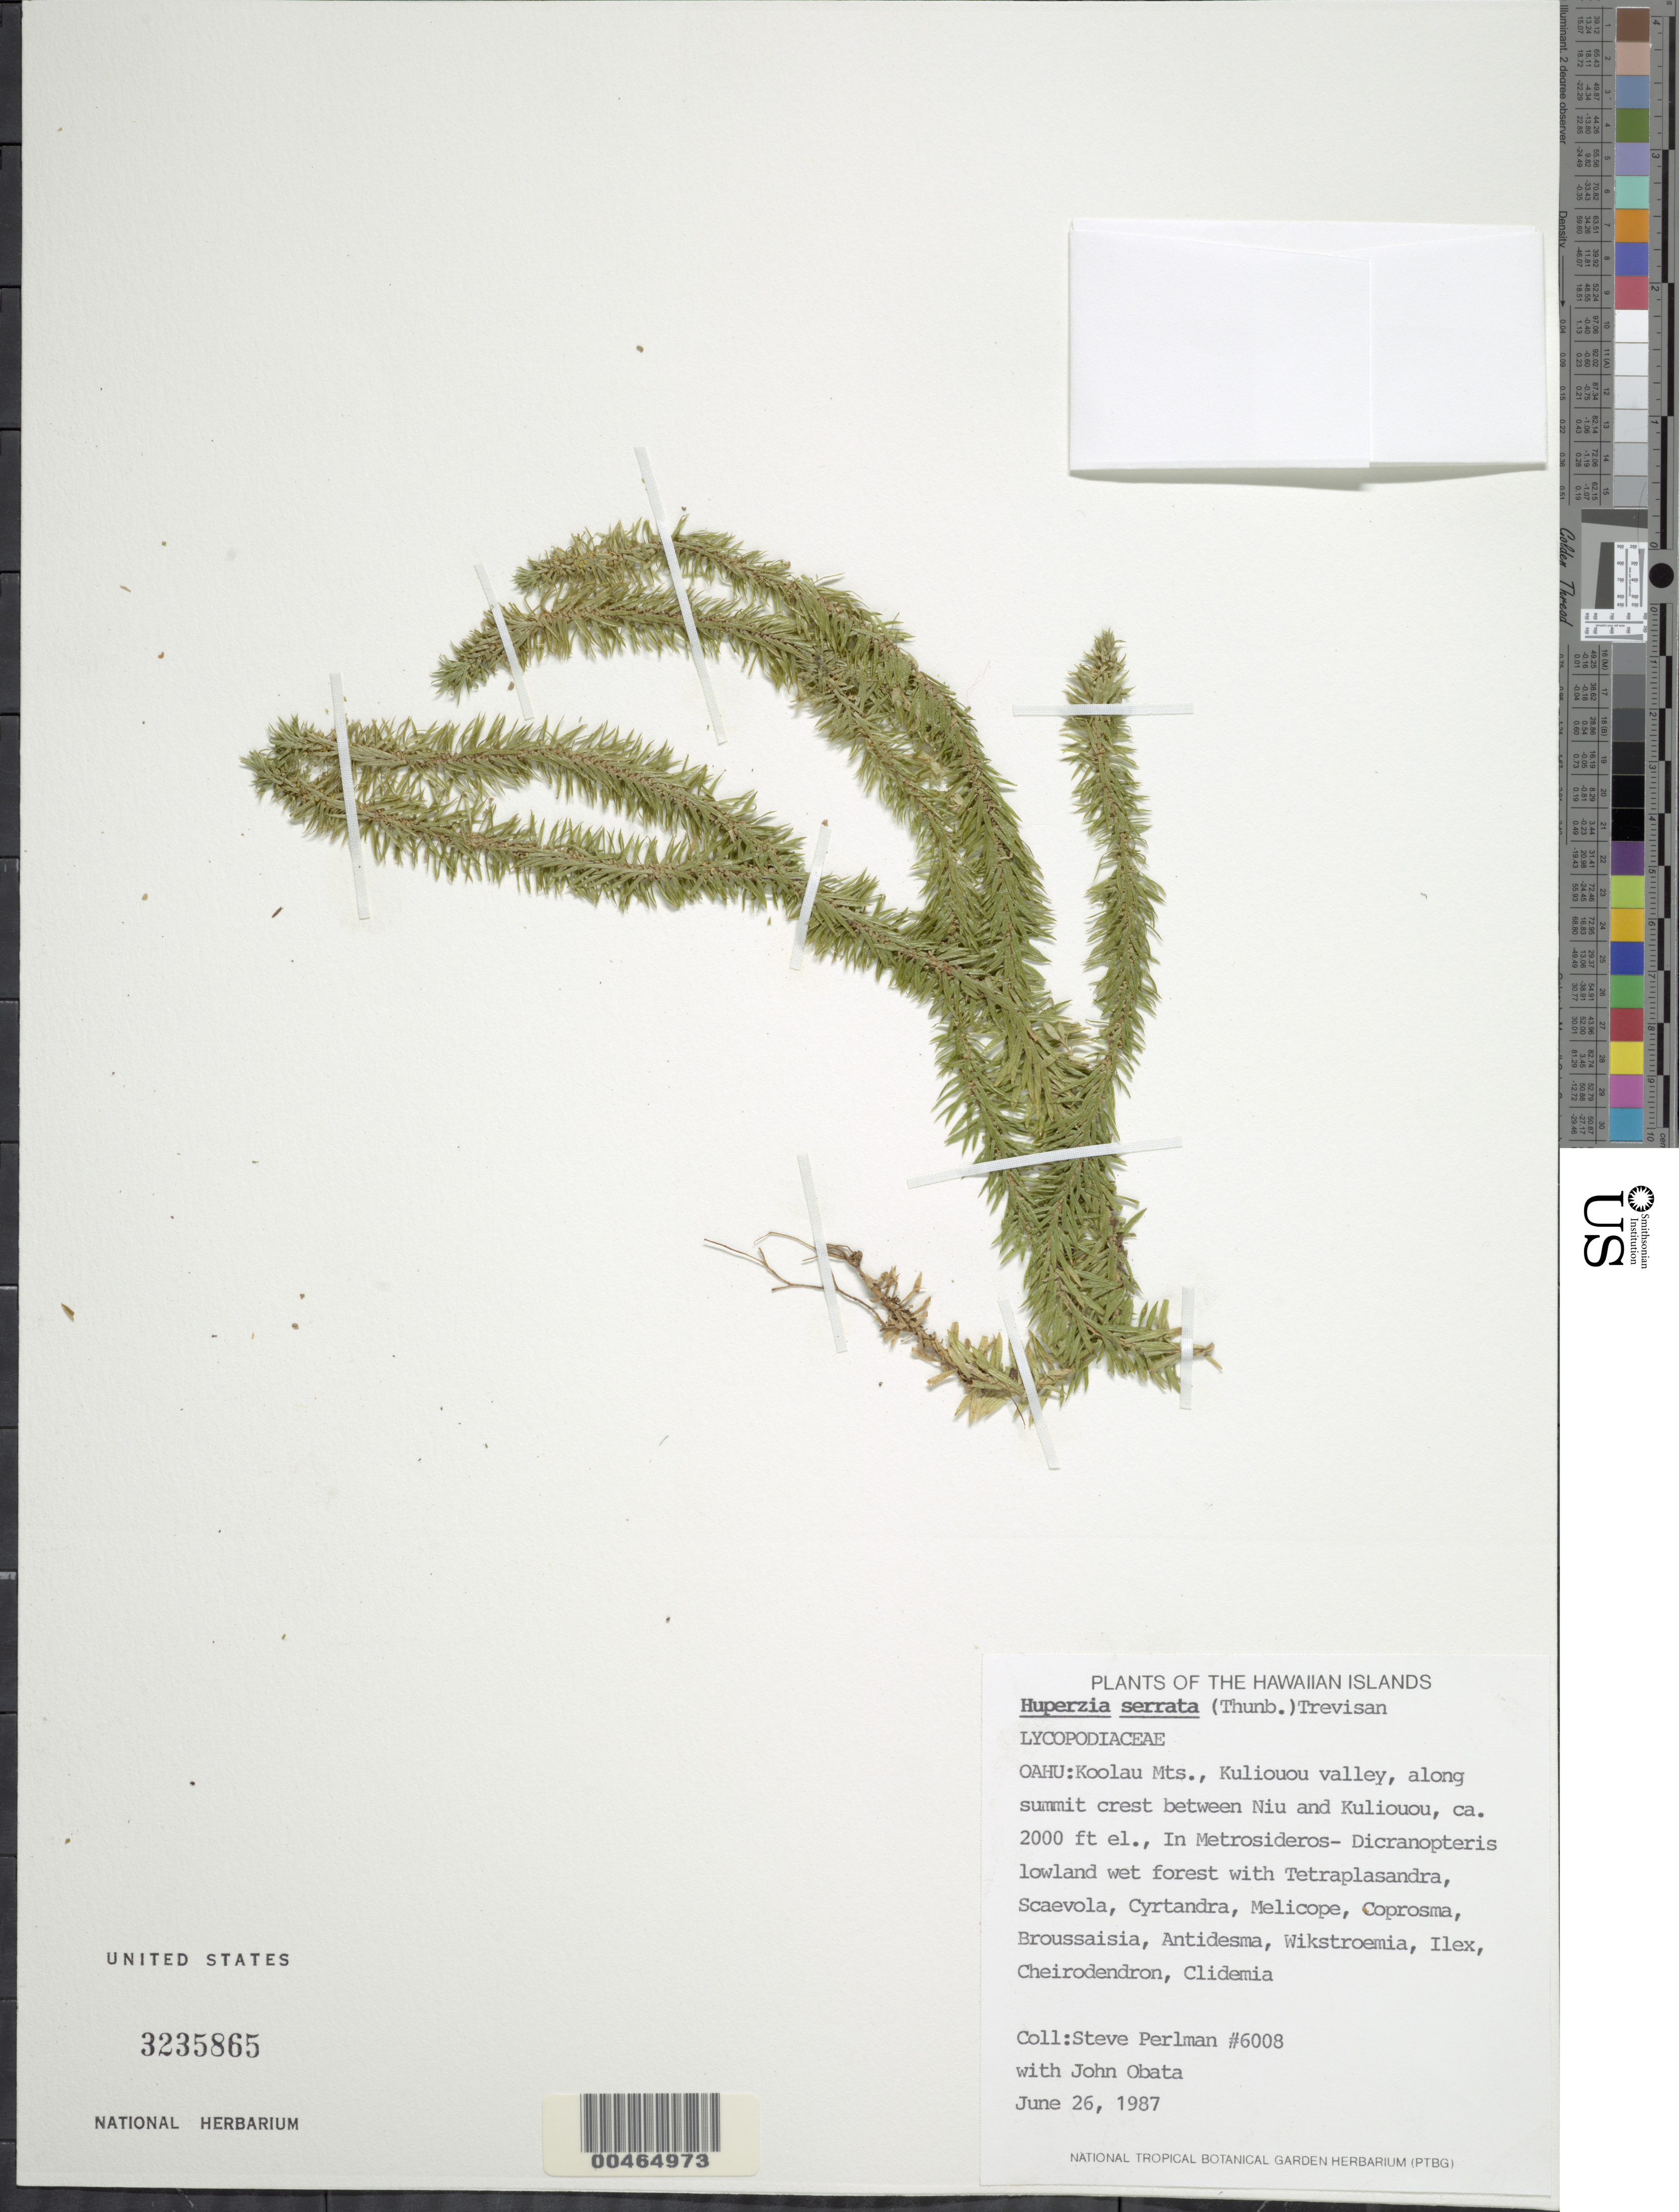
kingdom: Plantae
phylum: Tracheophyta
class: Lycopodiopsida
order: Lycopodiales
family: Lycopodiaceae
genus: Huperzia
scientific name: Huperzia serrata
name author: (Thunb.) Trevis.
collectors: S. P. Perlman & J. Obata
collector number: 6008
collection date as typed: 26 Jun 1987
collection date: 1987-06-26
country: United States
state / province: Hawaii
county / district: Honolulu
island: Oahu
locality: Koolau Mountains, Kuliouou valley, along summit crest between Niu and Kuliouou, Oahu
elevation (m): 610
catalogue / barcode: US 3235865